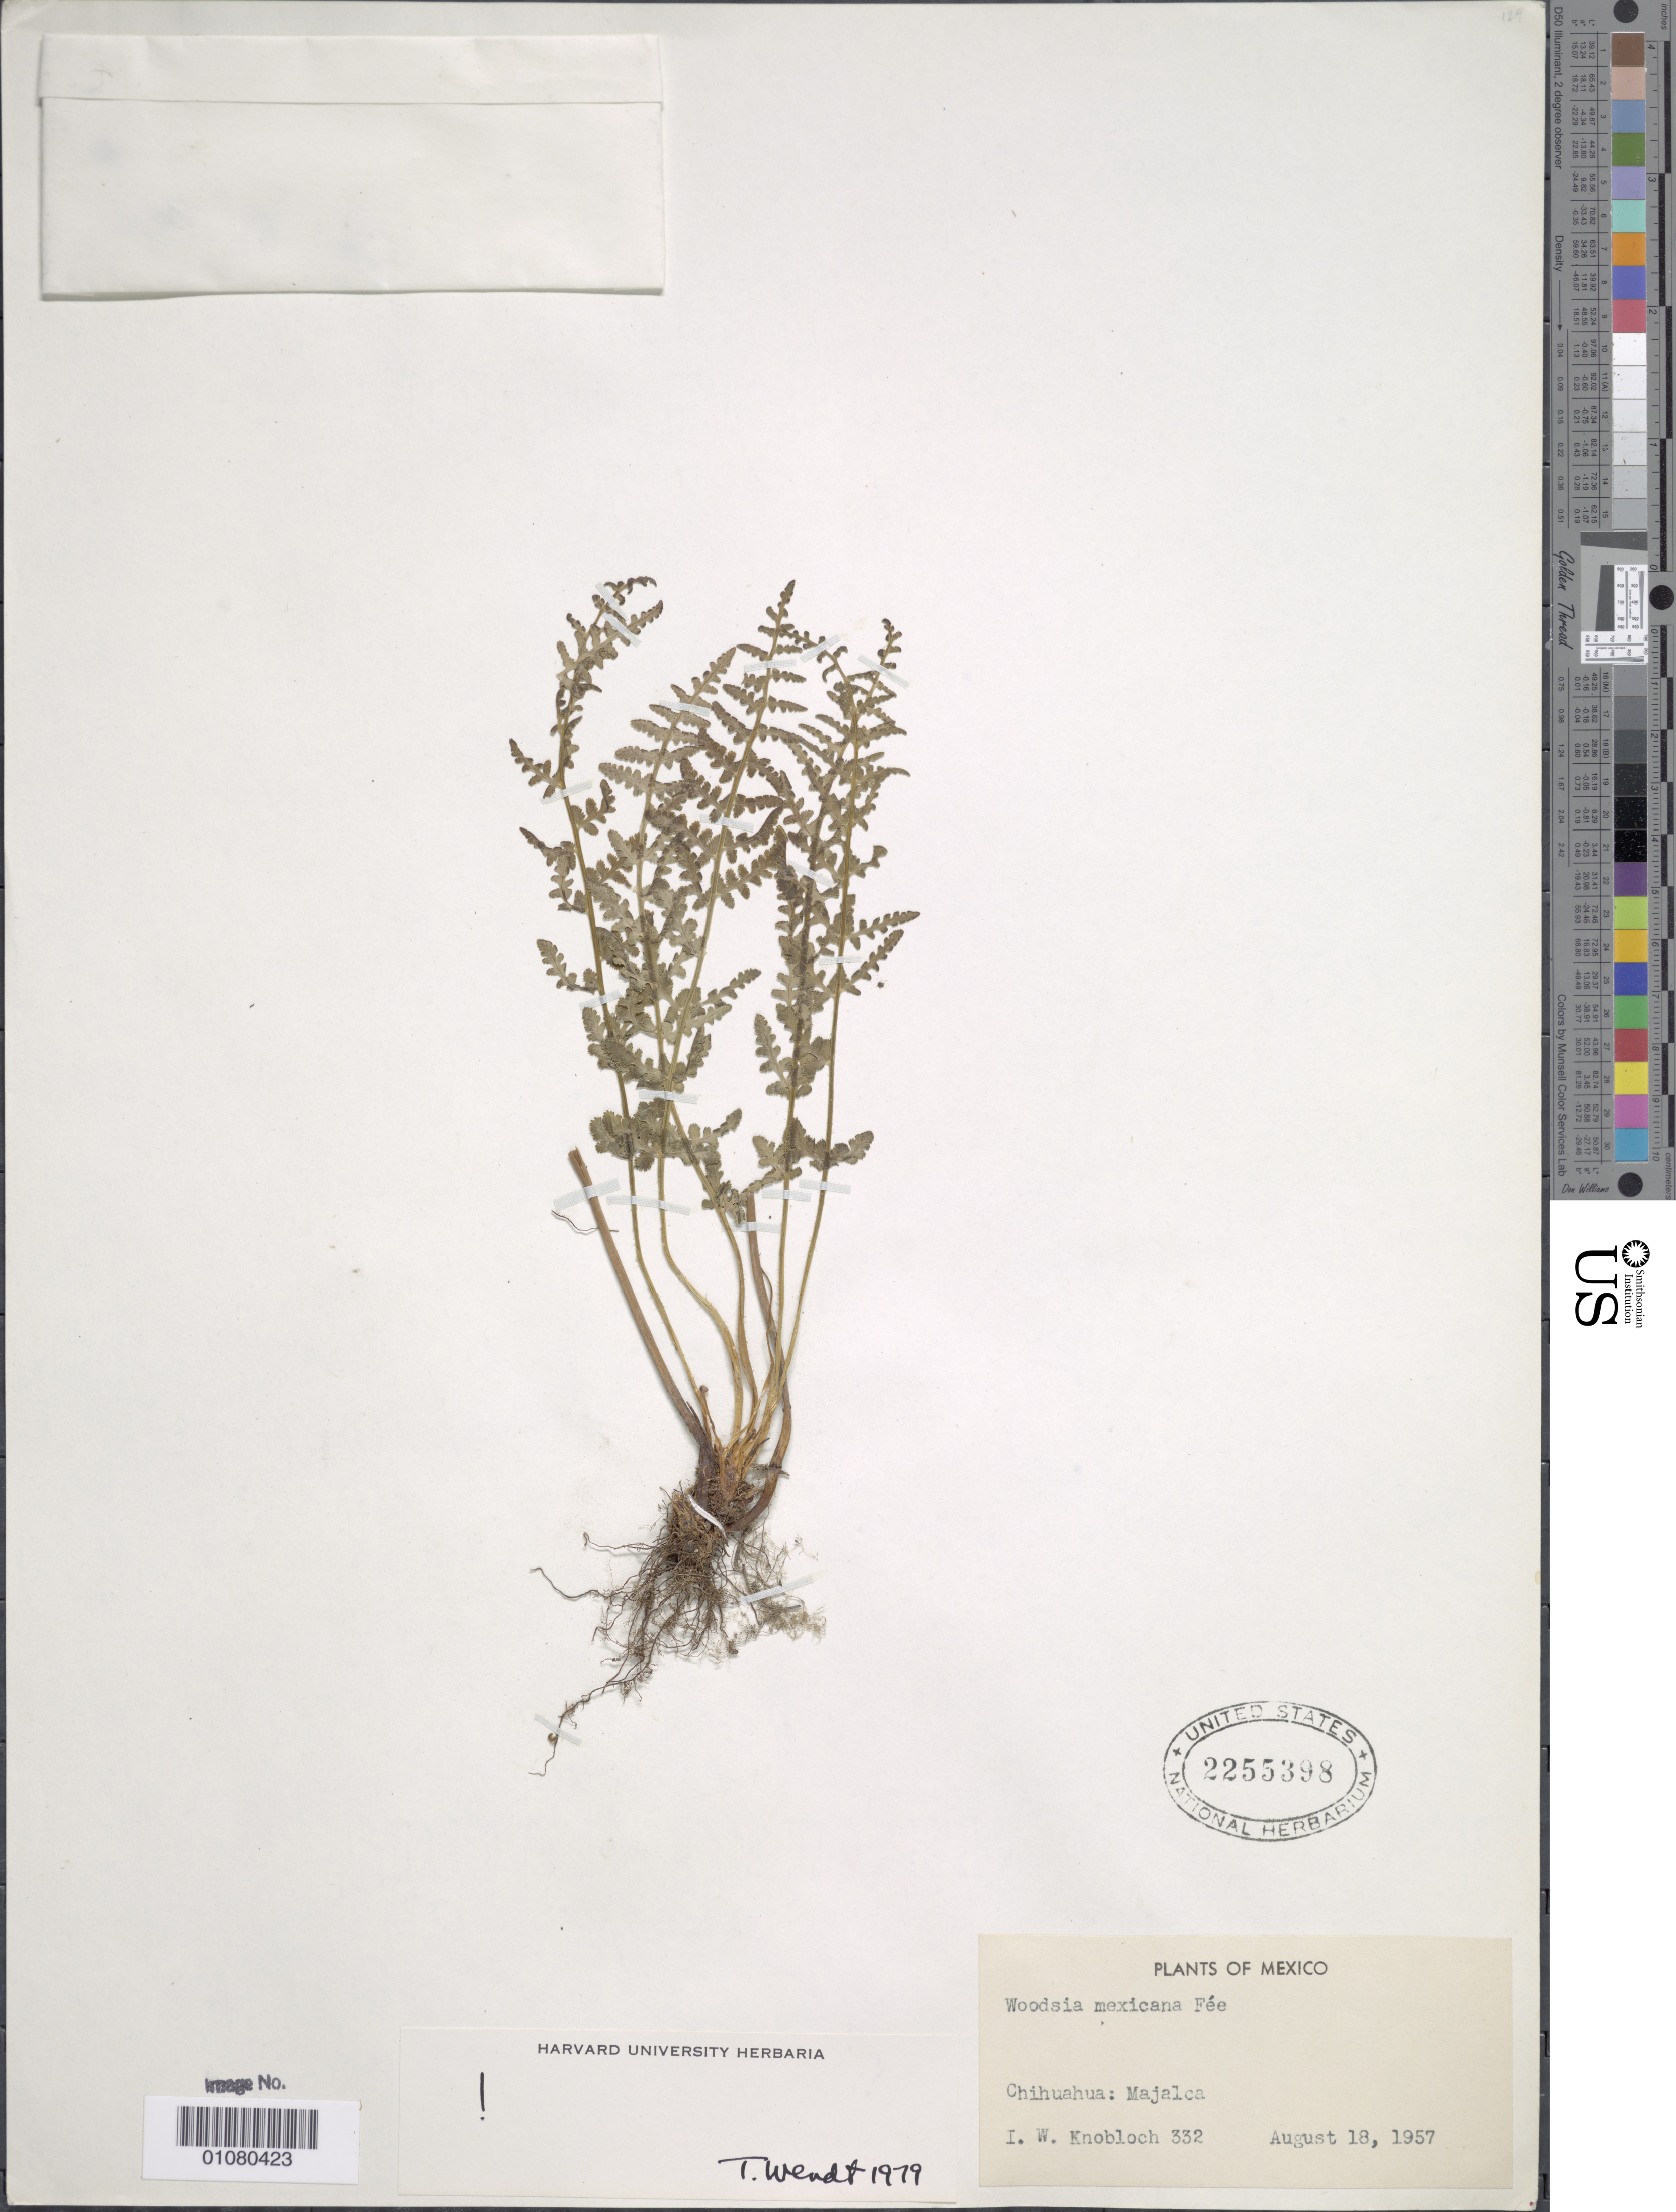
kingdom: Plantae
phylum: Tracheophyta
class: Polypodiopsida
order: Polypodiales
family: Woodsiaceae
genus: Woodsia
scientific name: Woodsia mexicana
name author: Fée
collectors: I. W. Knobloch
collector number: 332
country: Mexico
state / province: Chihuahua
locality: Majalca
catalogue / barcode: US 2255398